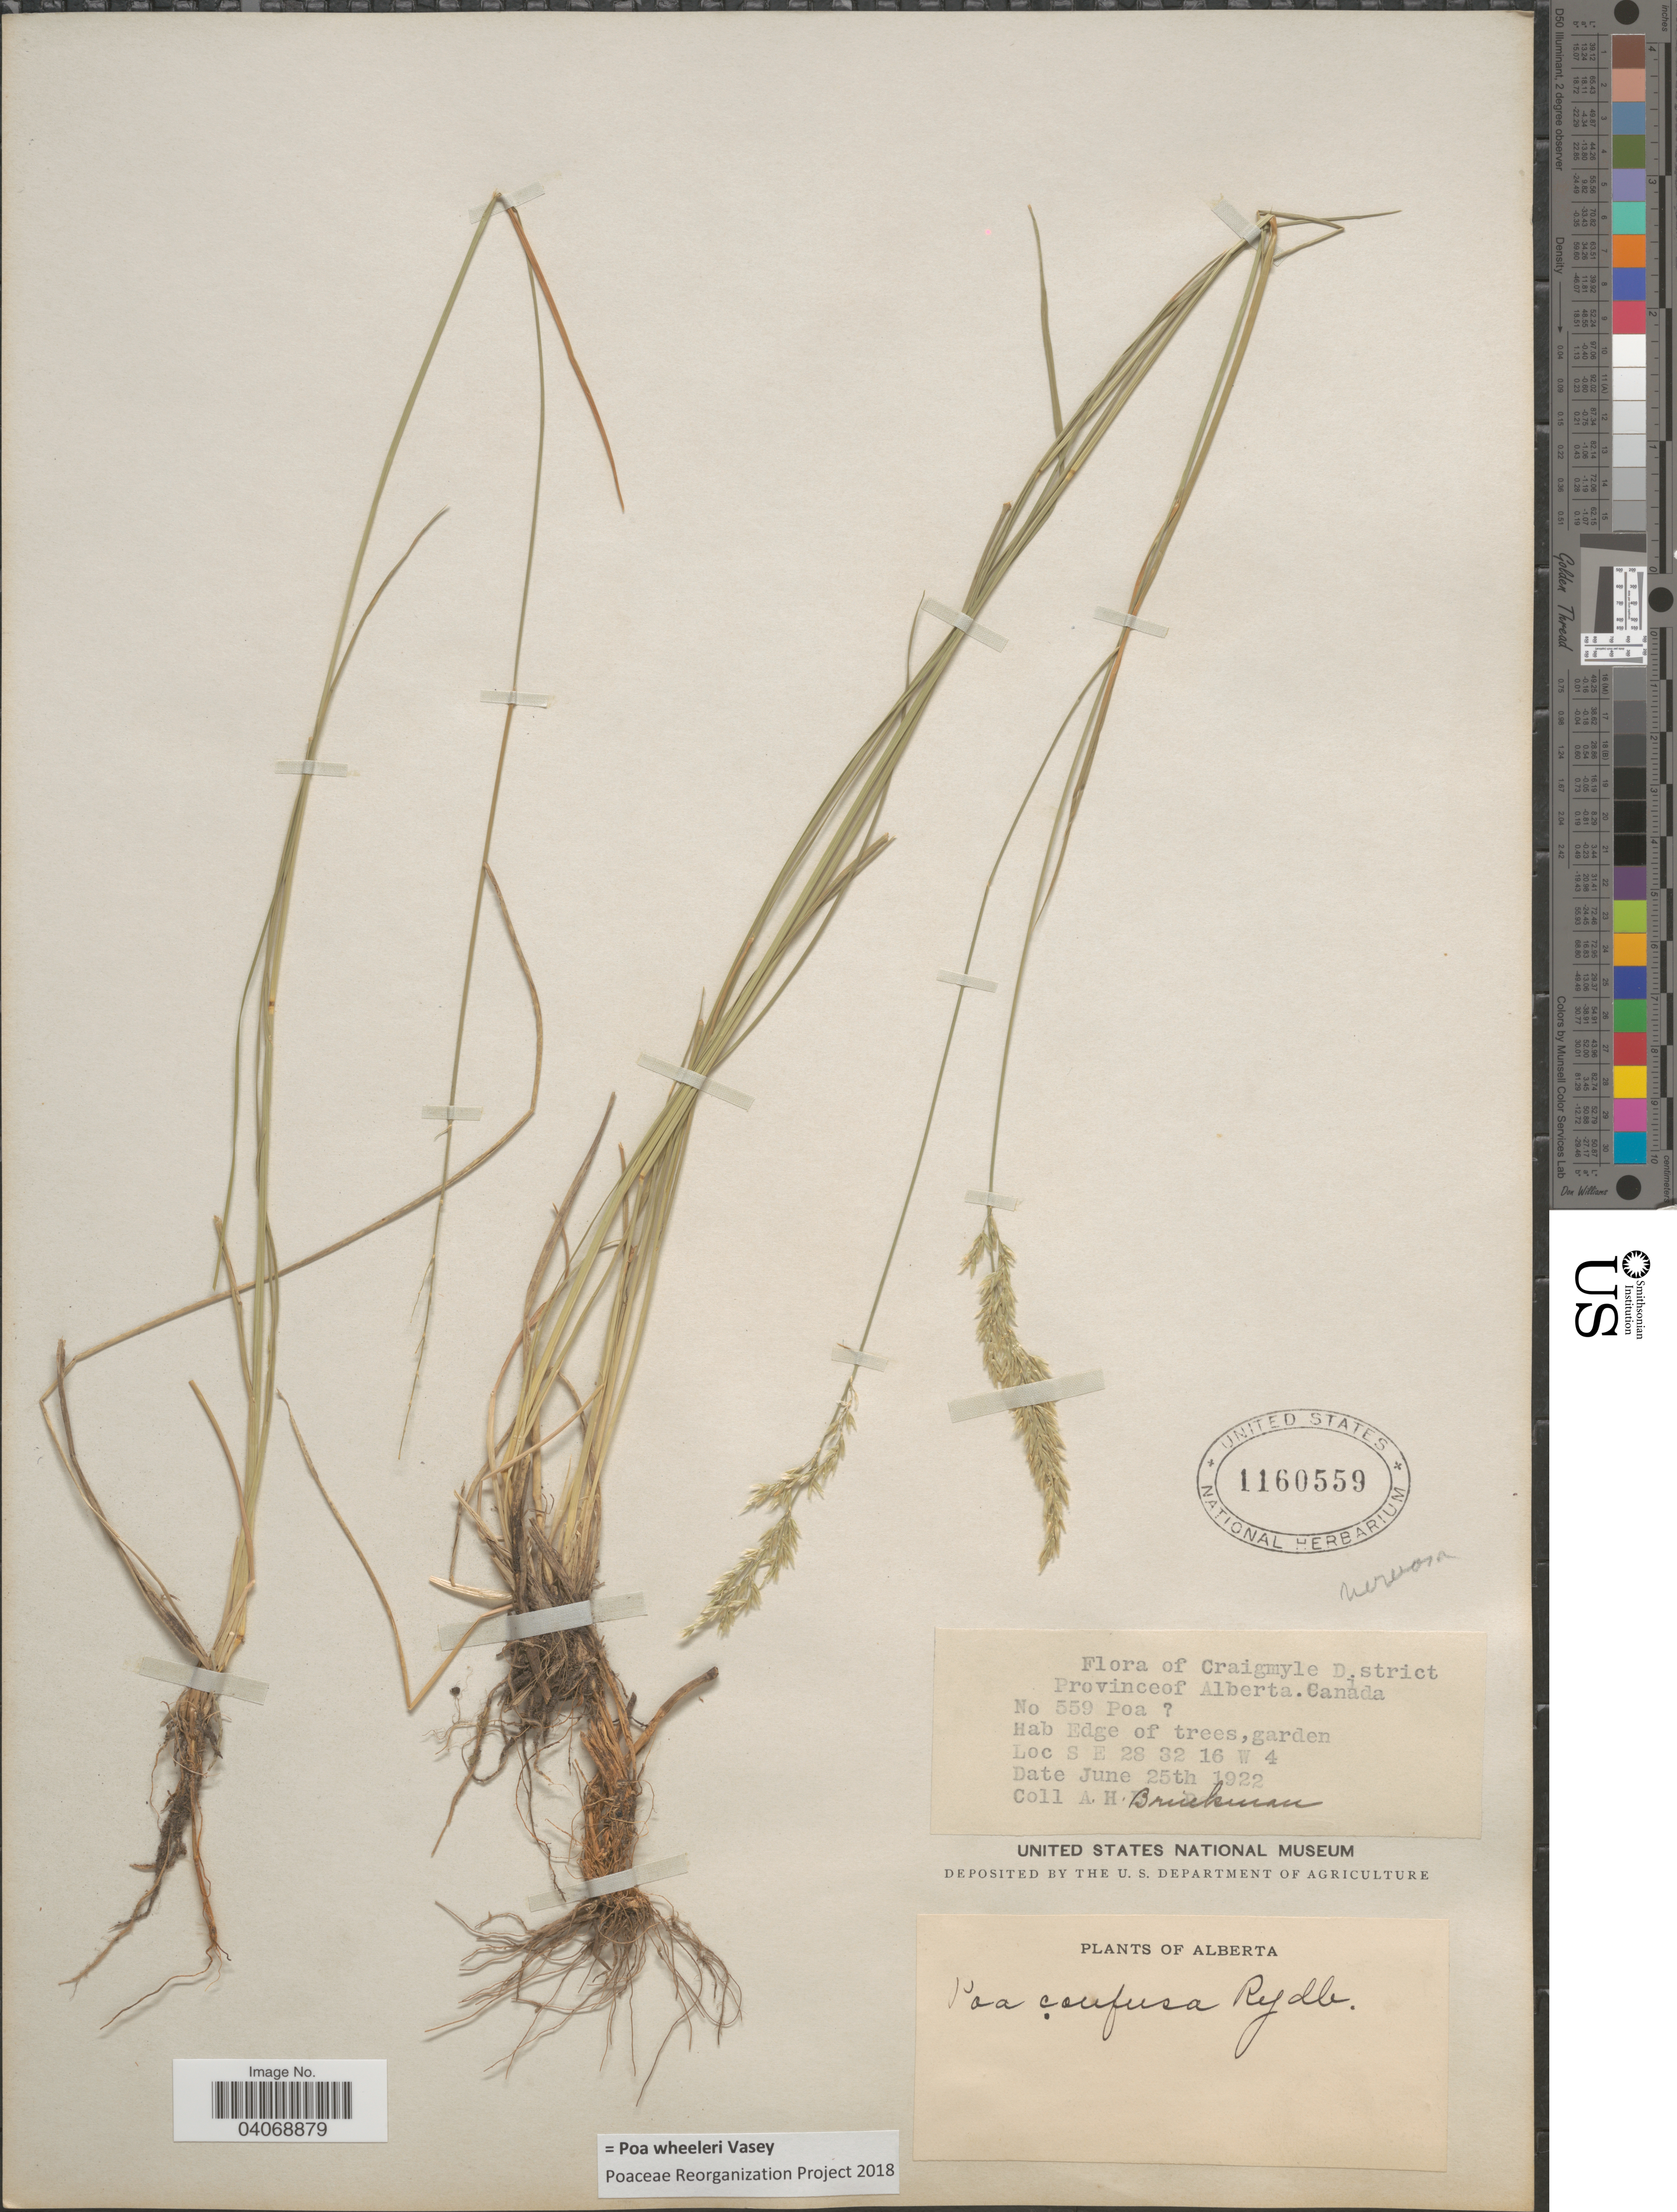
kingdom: Plantae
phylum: Tracheophyta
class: Liliopsida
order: Poales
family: Poaceae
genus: Poa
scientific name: Poa wheeleri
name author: Vasey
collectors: A. Brinkman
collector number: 559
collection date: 1922-06-25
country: Canada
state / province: Alberta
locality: Craigmyle District. S E 28 32 16 W 4.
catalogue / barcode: US 1160559